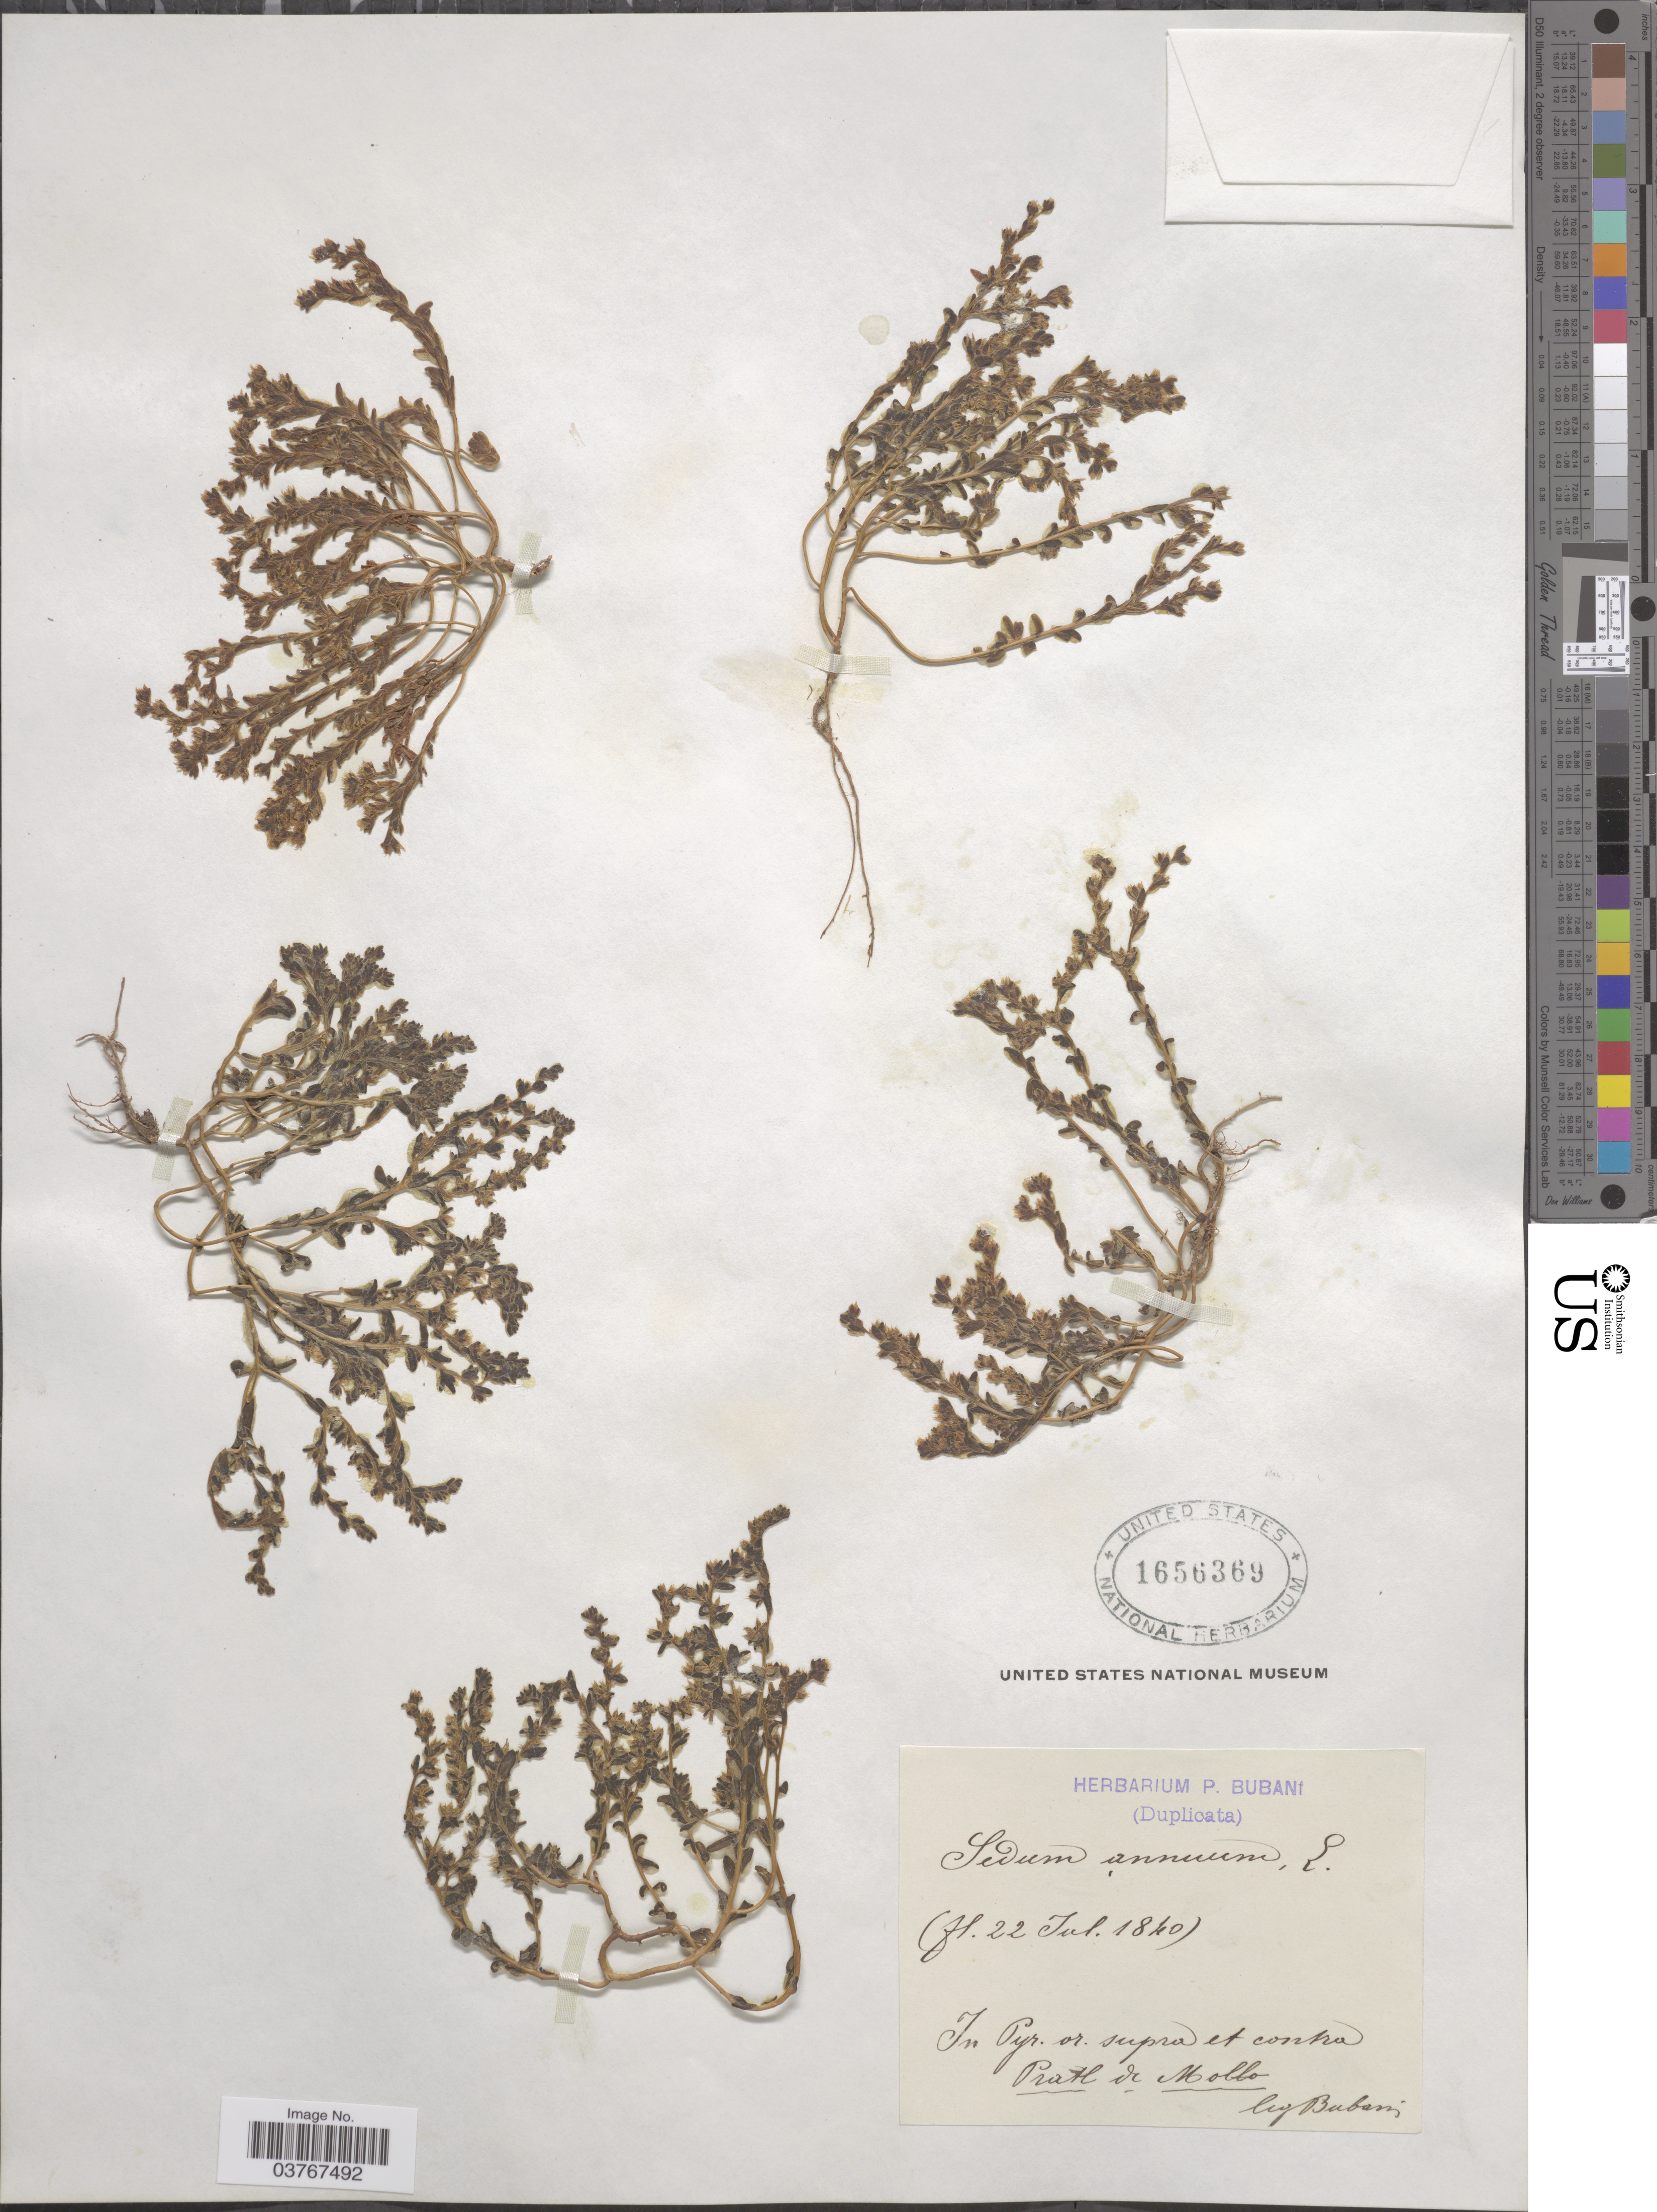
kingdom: Plantae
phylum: Tracheophyta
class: Magnoliopsida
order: Saxifragales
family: Crassulaceae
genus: Sedum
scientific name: Sedum annuum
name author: L.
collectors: P. Bubani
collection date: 1840-07-22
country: France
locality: In Pyr. or. supra et contra. Prats de Mollo.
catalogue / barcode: US 1656369